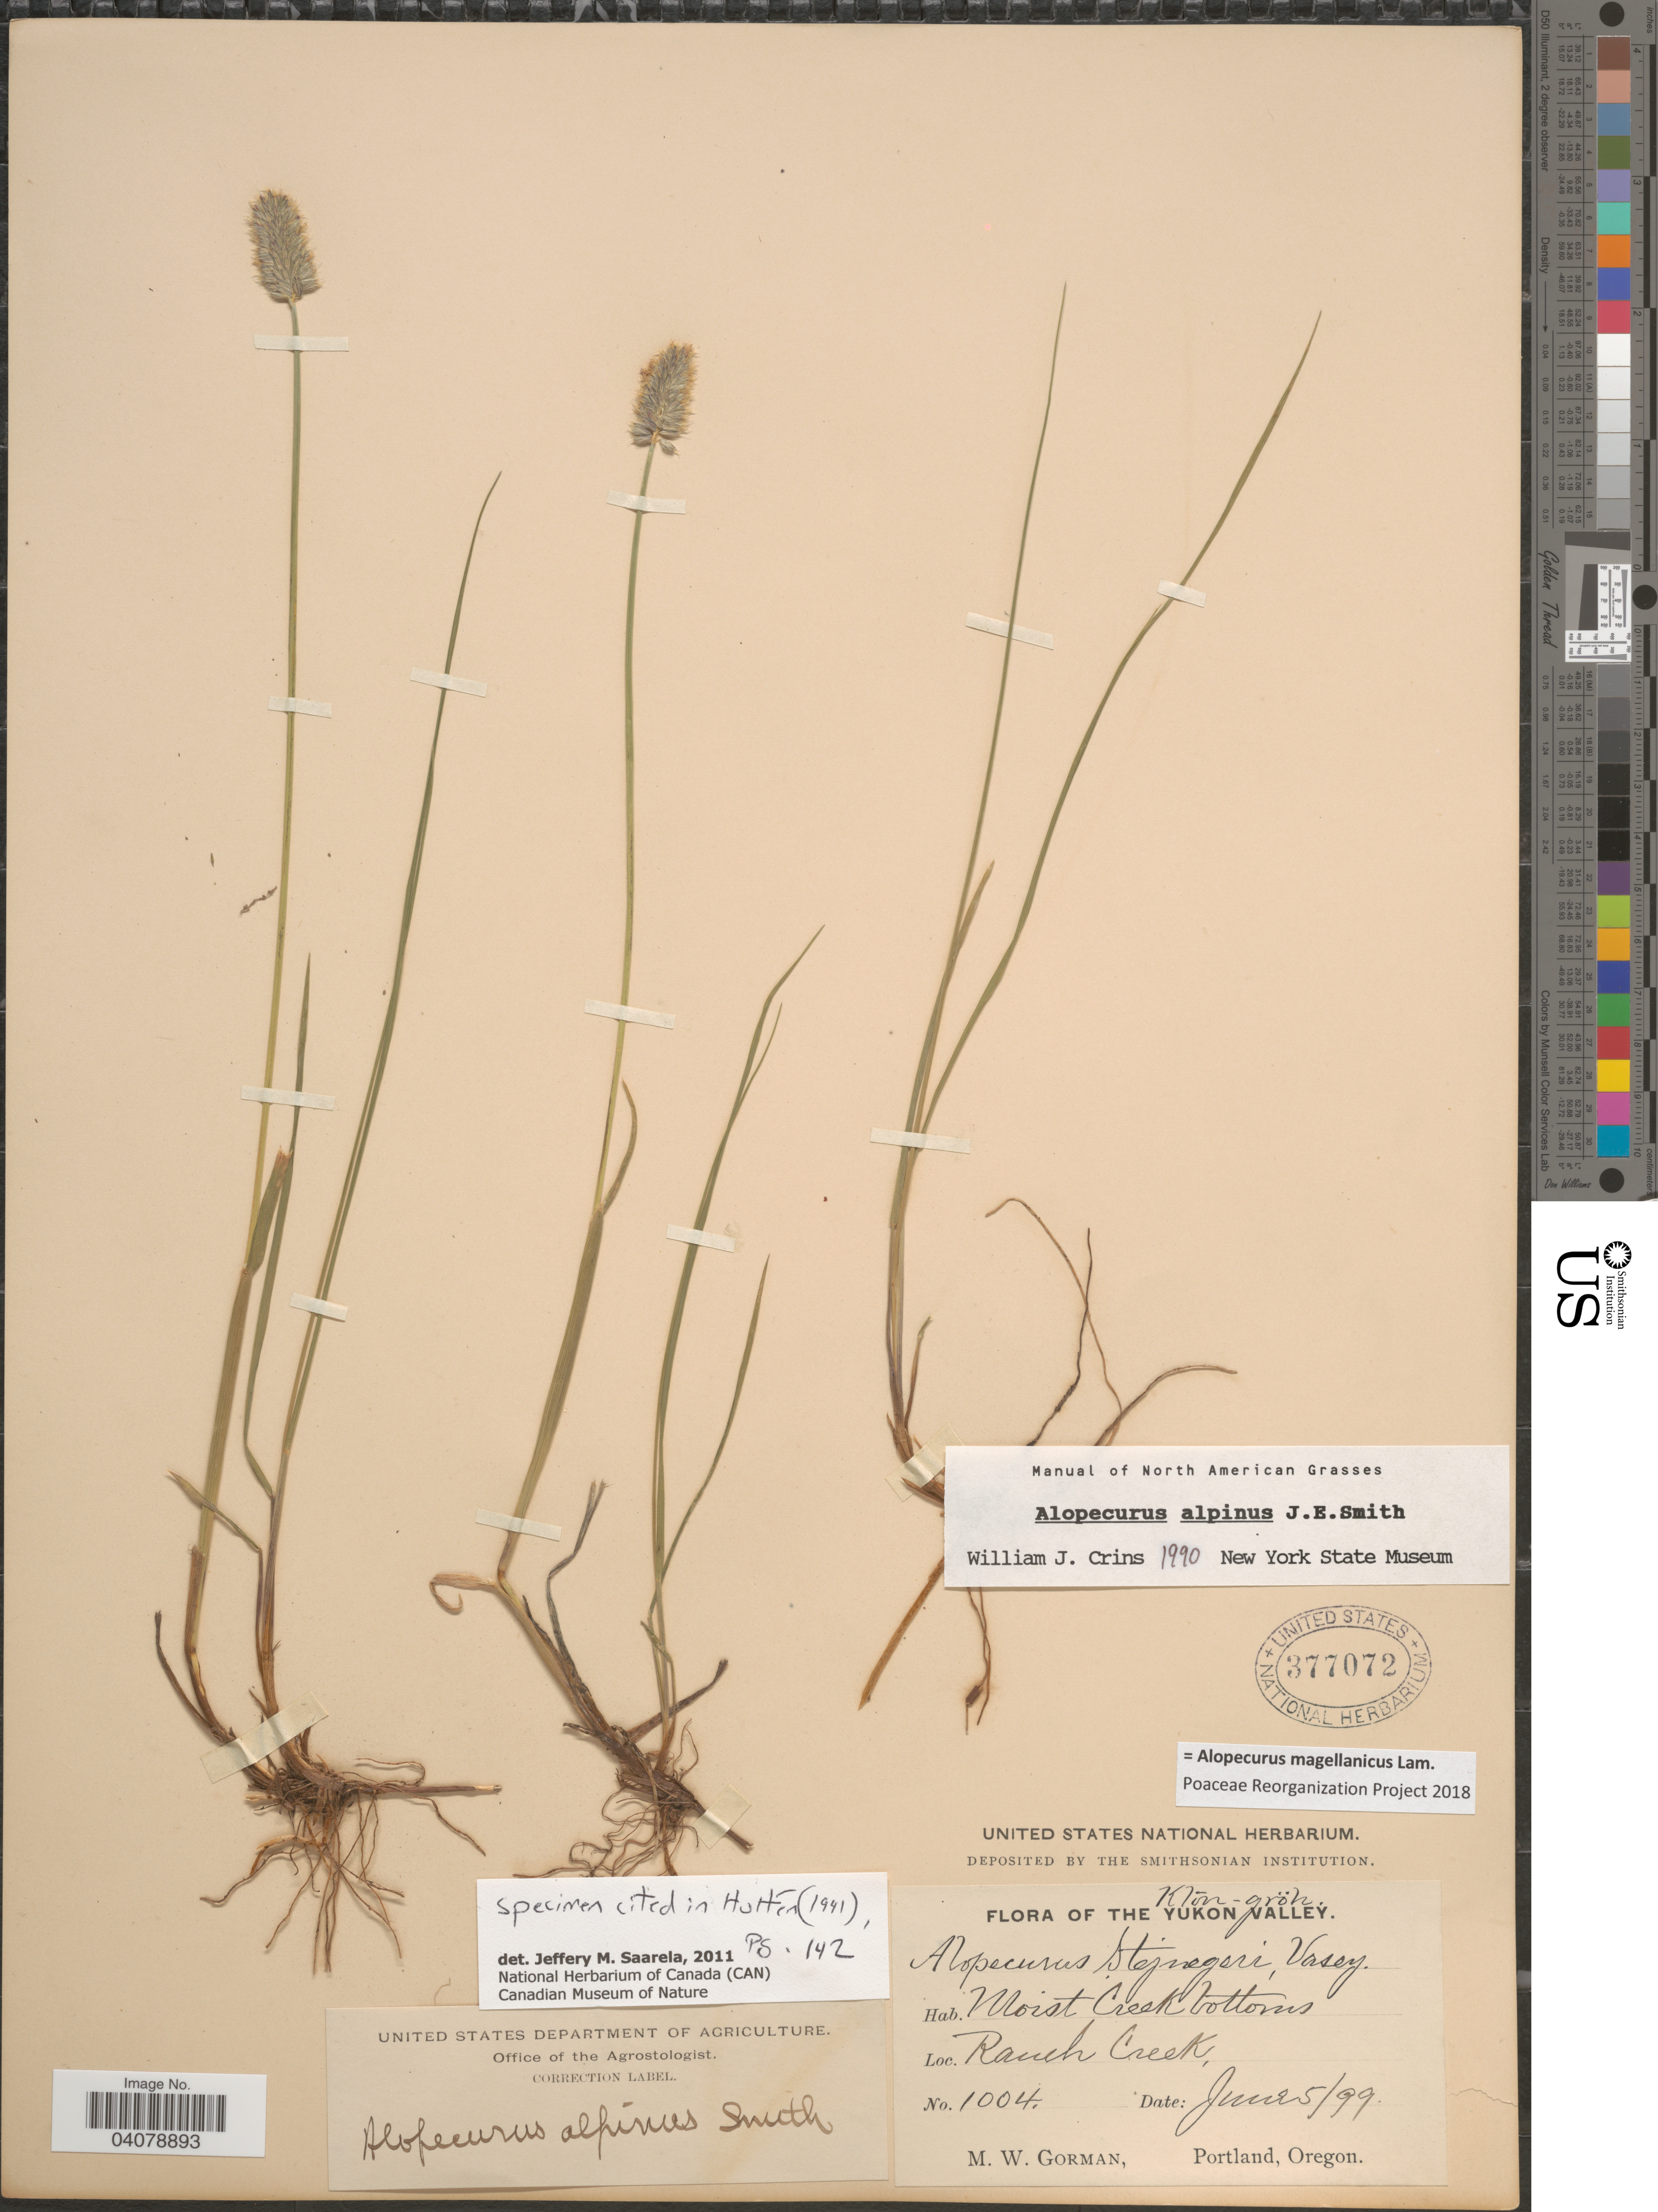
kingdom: Plantae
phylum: Tracheophyta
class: Liliopsida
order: Poales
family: Poaceae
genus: Alopecurus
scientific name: Alopecurus magellanicus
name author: Lam.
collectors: M. W. Gorman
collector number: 1004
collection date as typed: Transcribed d/m/y: 25/6/99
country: Canada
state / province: Yukon Territory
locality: The Yukon Valley. Moist Creek bottoms. Ranch Creek.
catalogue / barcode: US 377072